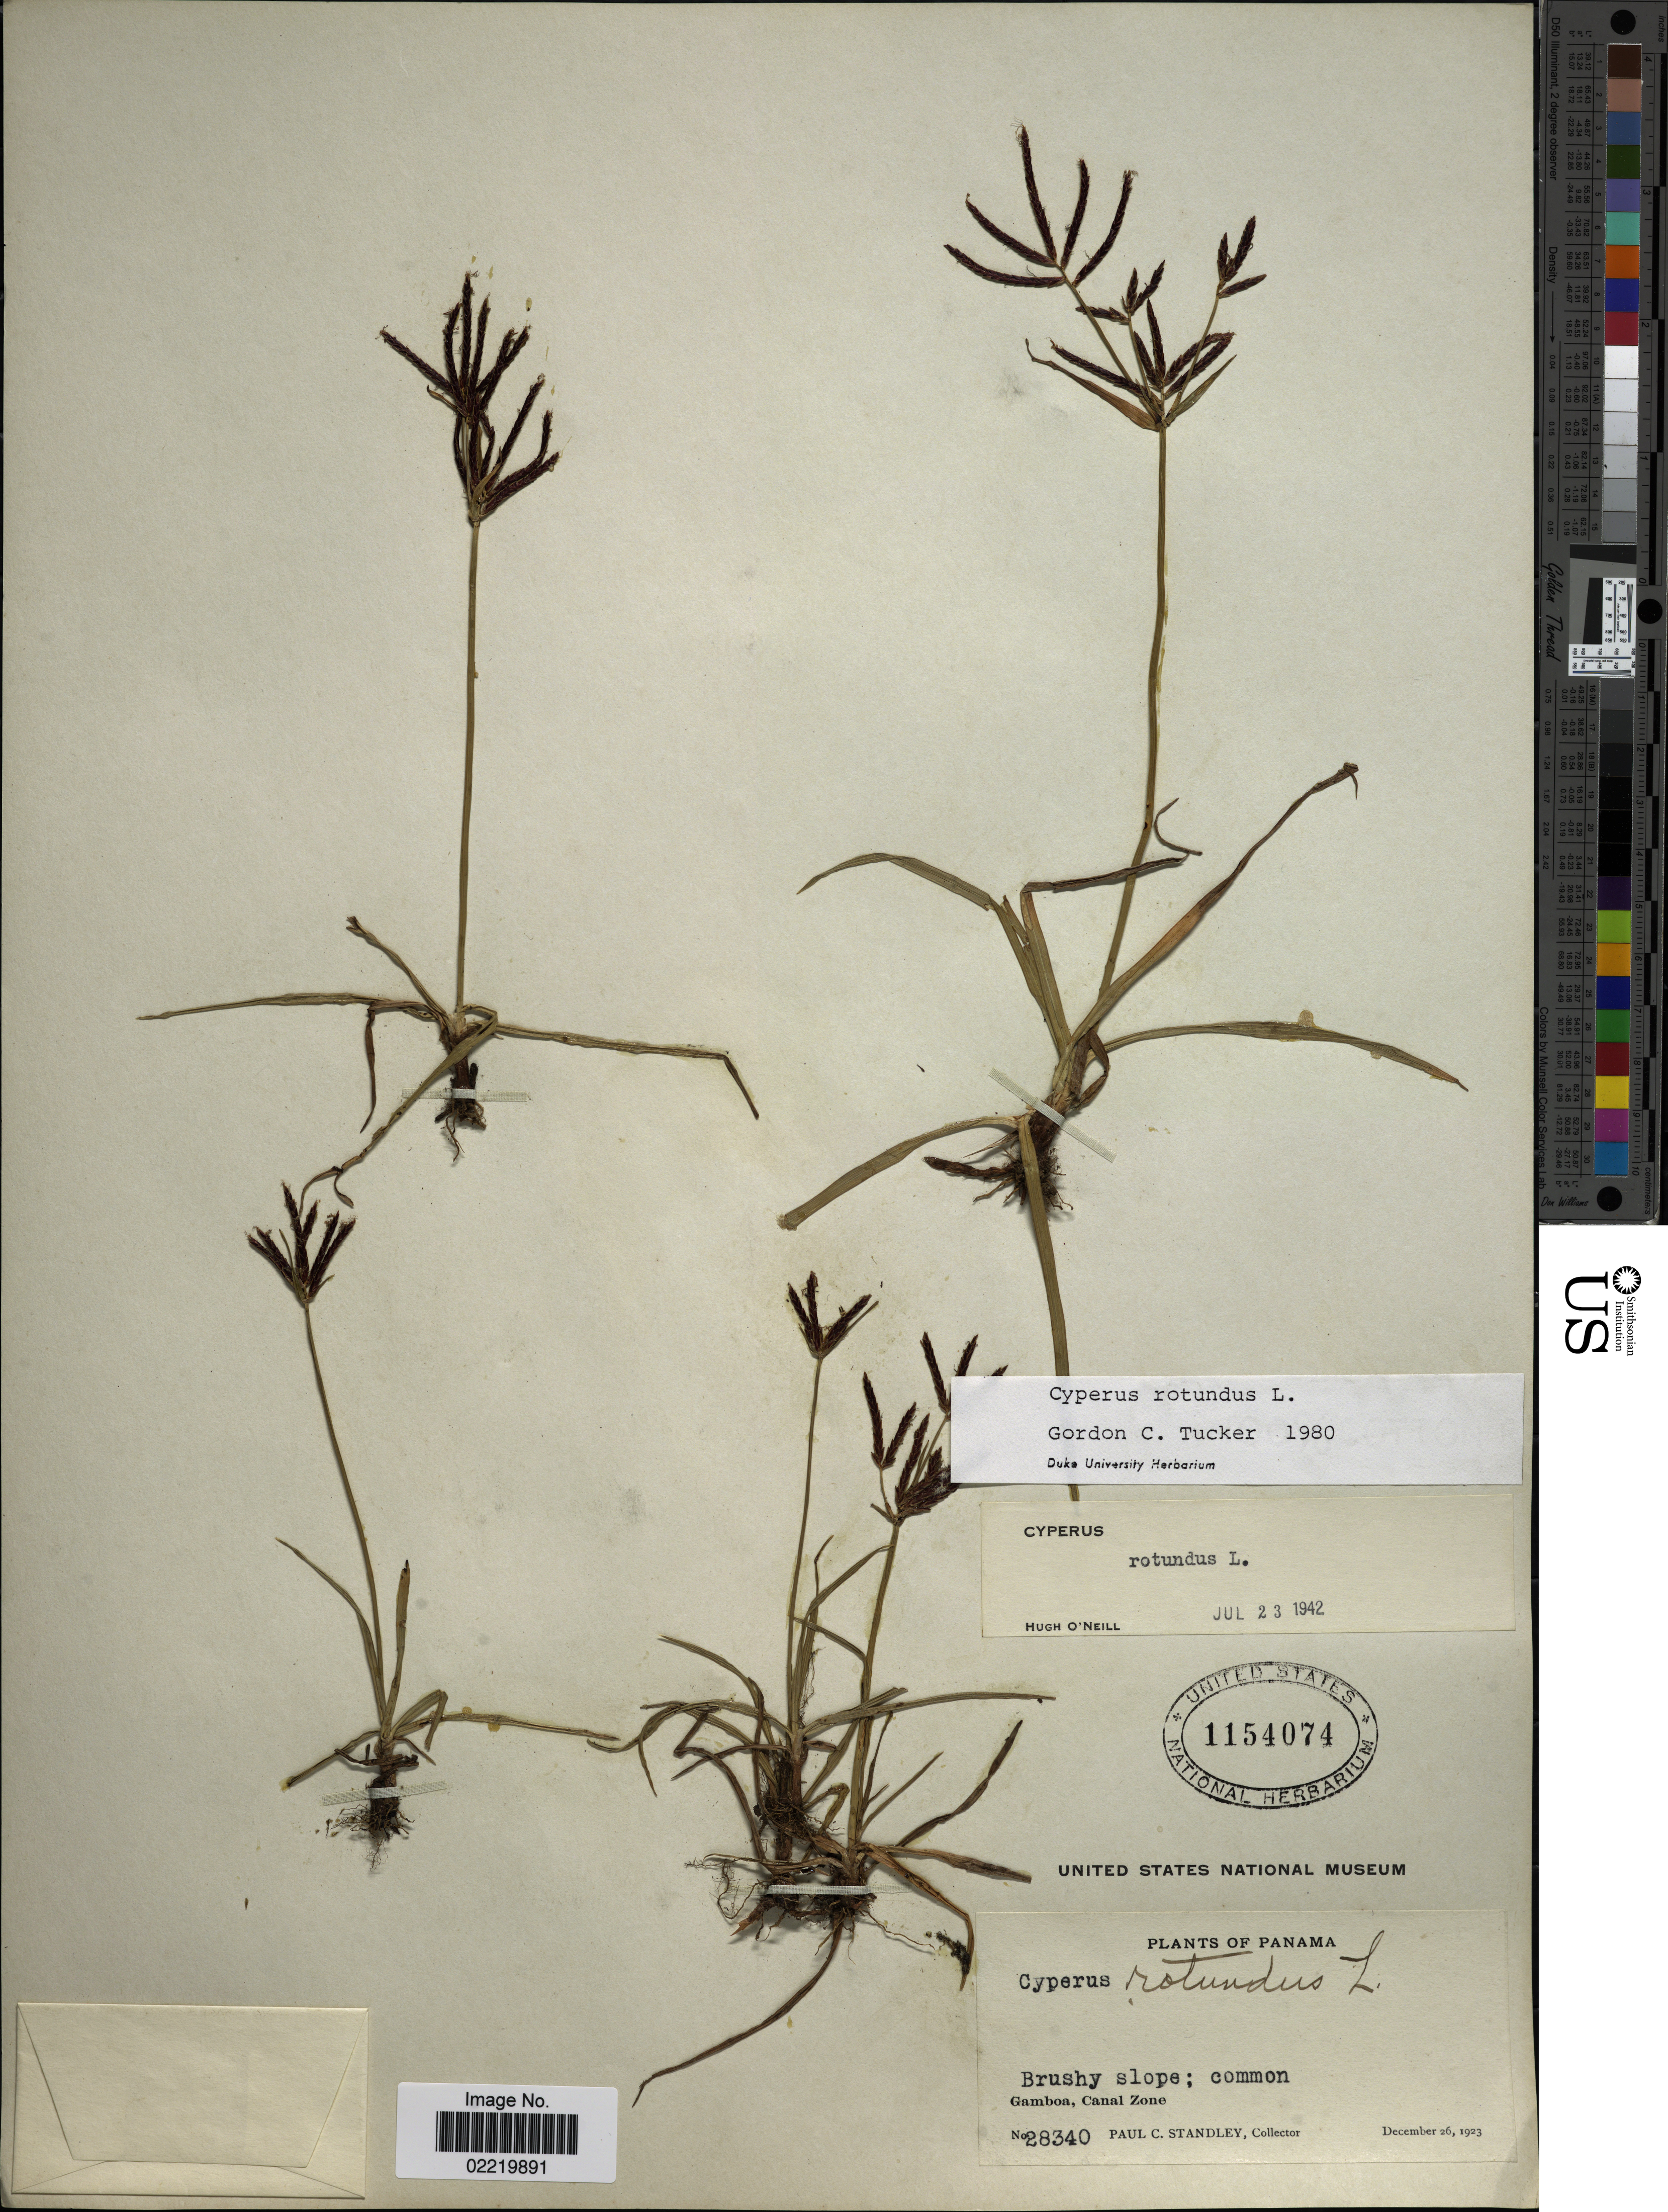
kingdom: Plantae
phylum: Tracheophyta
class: Liliopsida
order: Poales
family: Cyperaceae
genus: Cyperus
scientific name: Cyperus rotundus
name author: L.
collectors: P. C. Standley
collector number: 28340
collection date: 1923-12-26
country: Panama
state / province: Colón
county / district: Canal Zone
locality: Gamboa, Canal Zone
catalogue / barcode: US 1154074